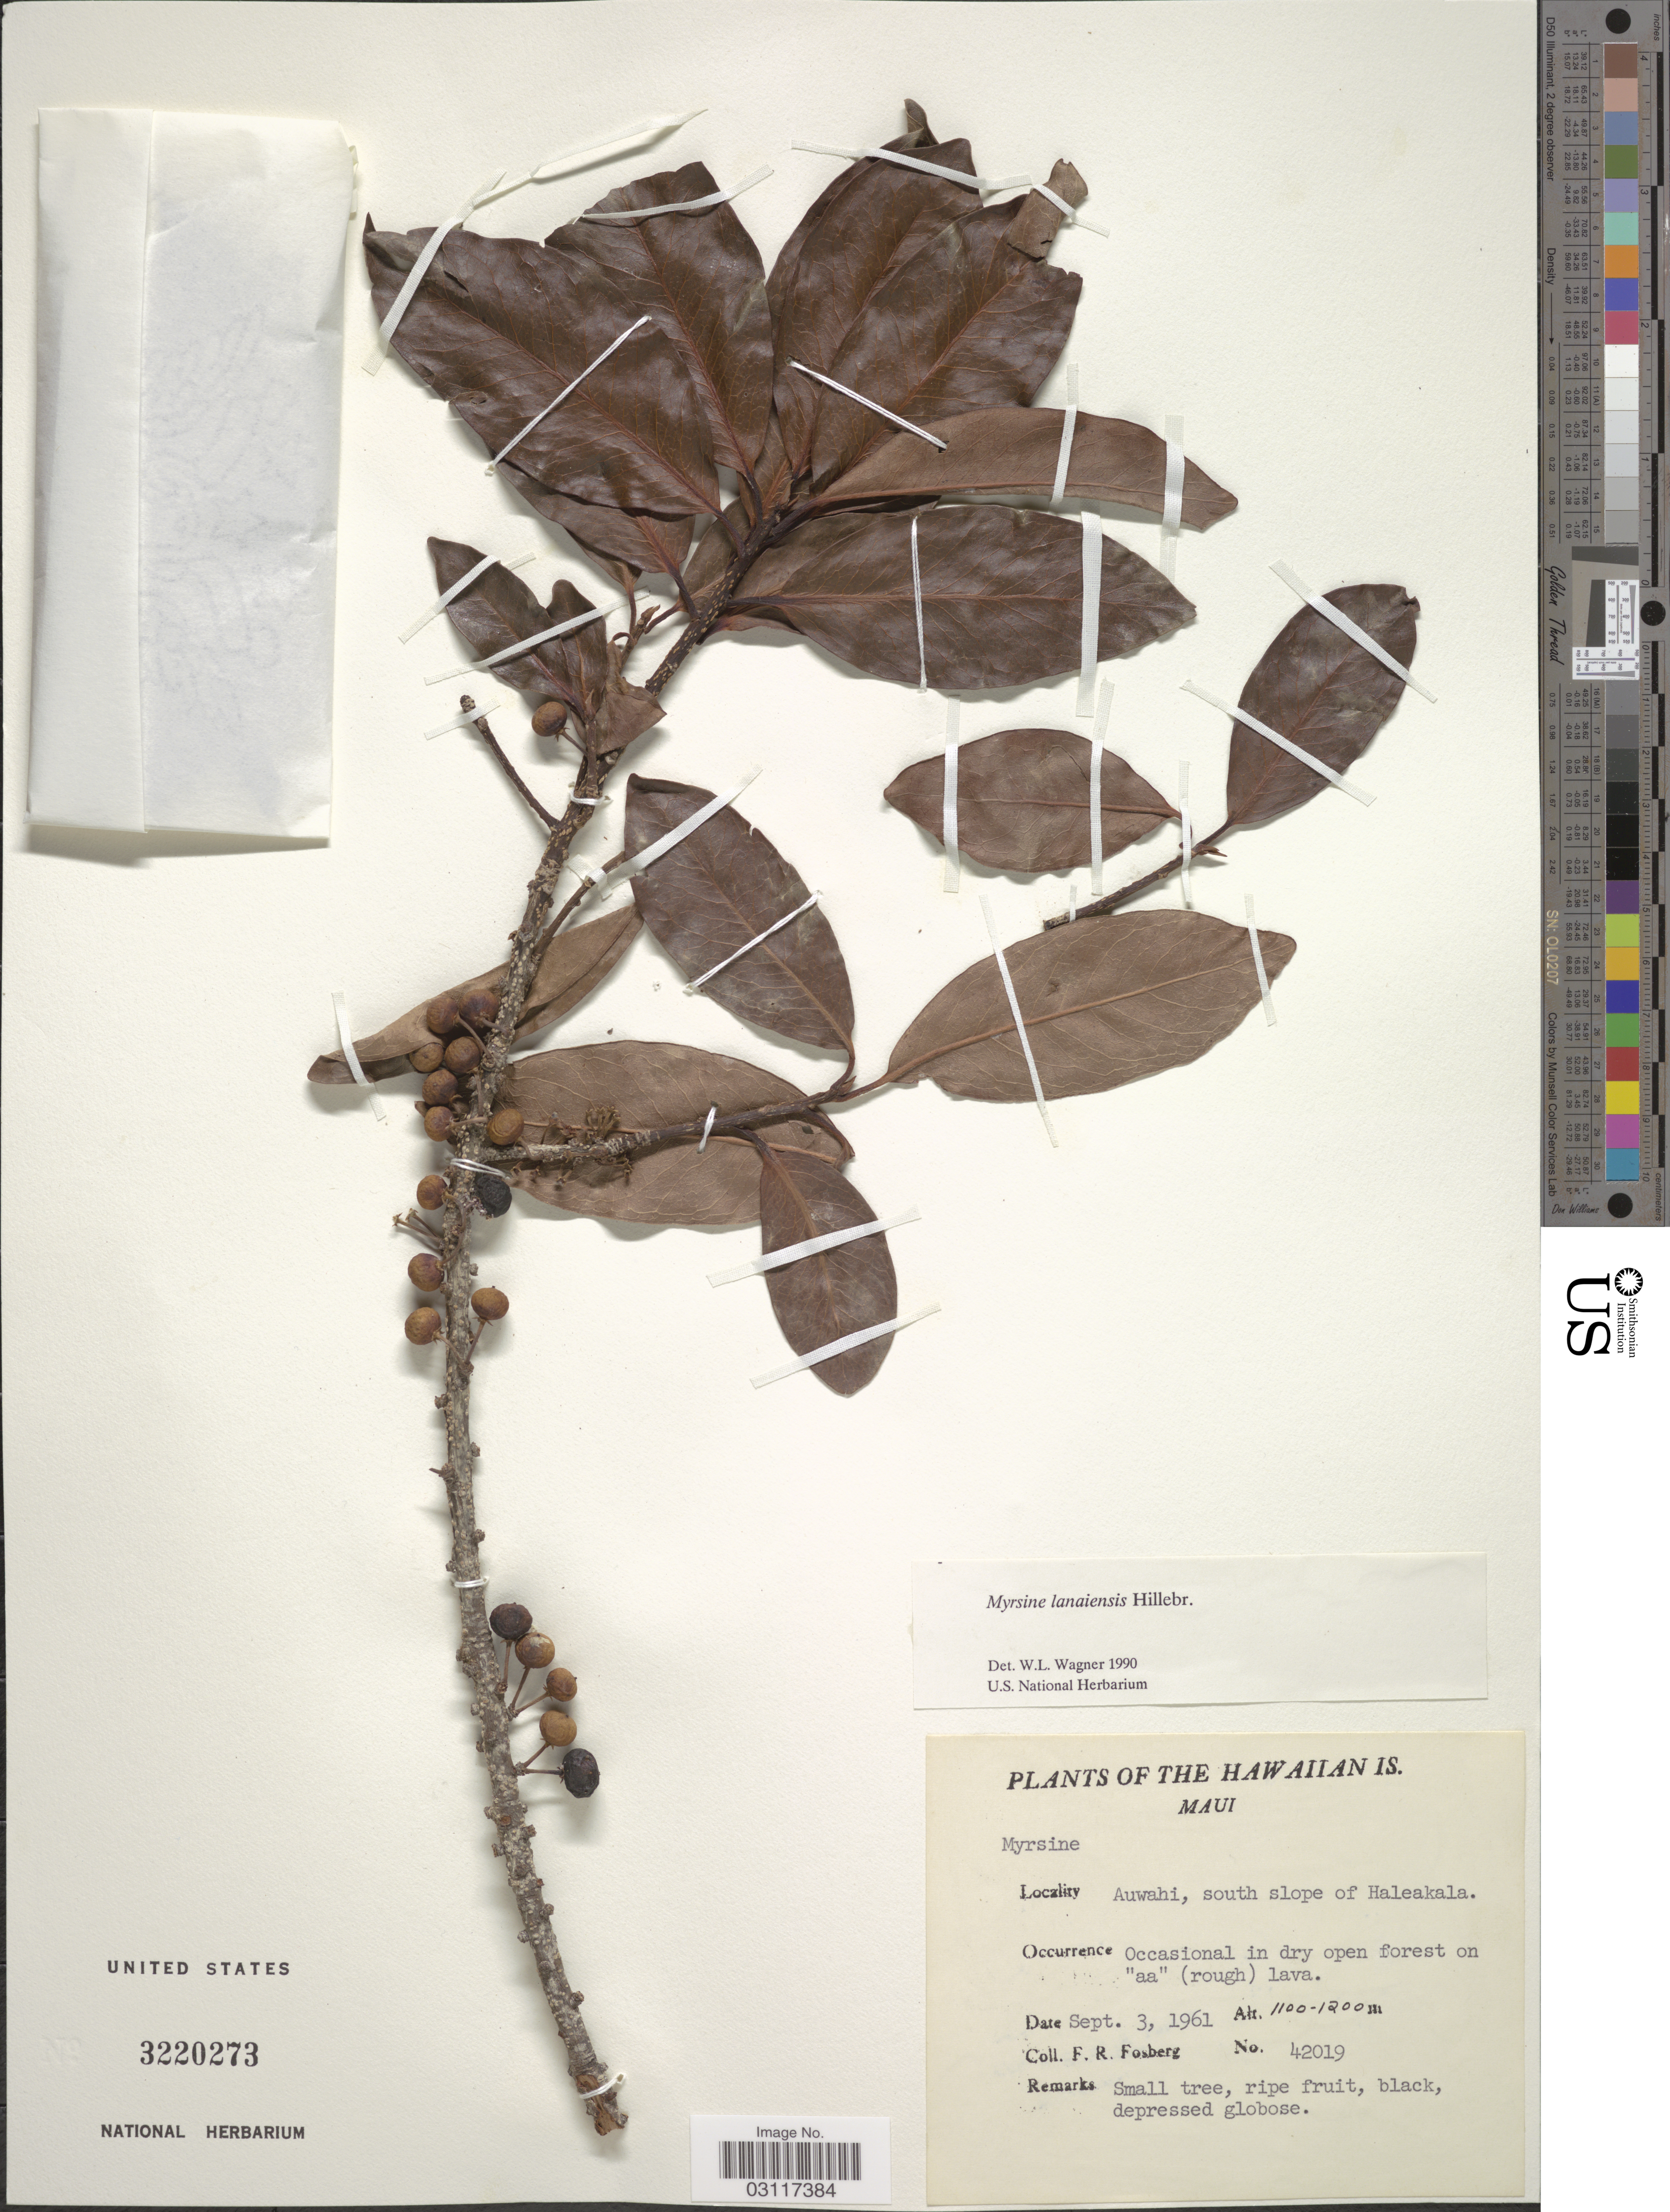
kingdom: Plantae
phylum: Tracheophyta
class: Magnoliopsida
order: Ericales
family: Primulaceae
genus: Myrsine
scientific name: Myrsine lanaiensis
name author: Hillebr.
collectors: F. R. Fosberg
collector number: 42019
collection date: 1961-09-03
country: United States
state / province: Hawaii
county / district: Maui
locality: The Hawaiian Is., Maui, Auwahi, south slope of Haleakala.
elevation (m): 1100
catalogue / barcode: US 3220273